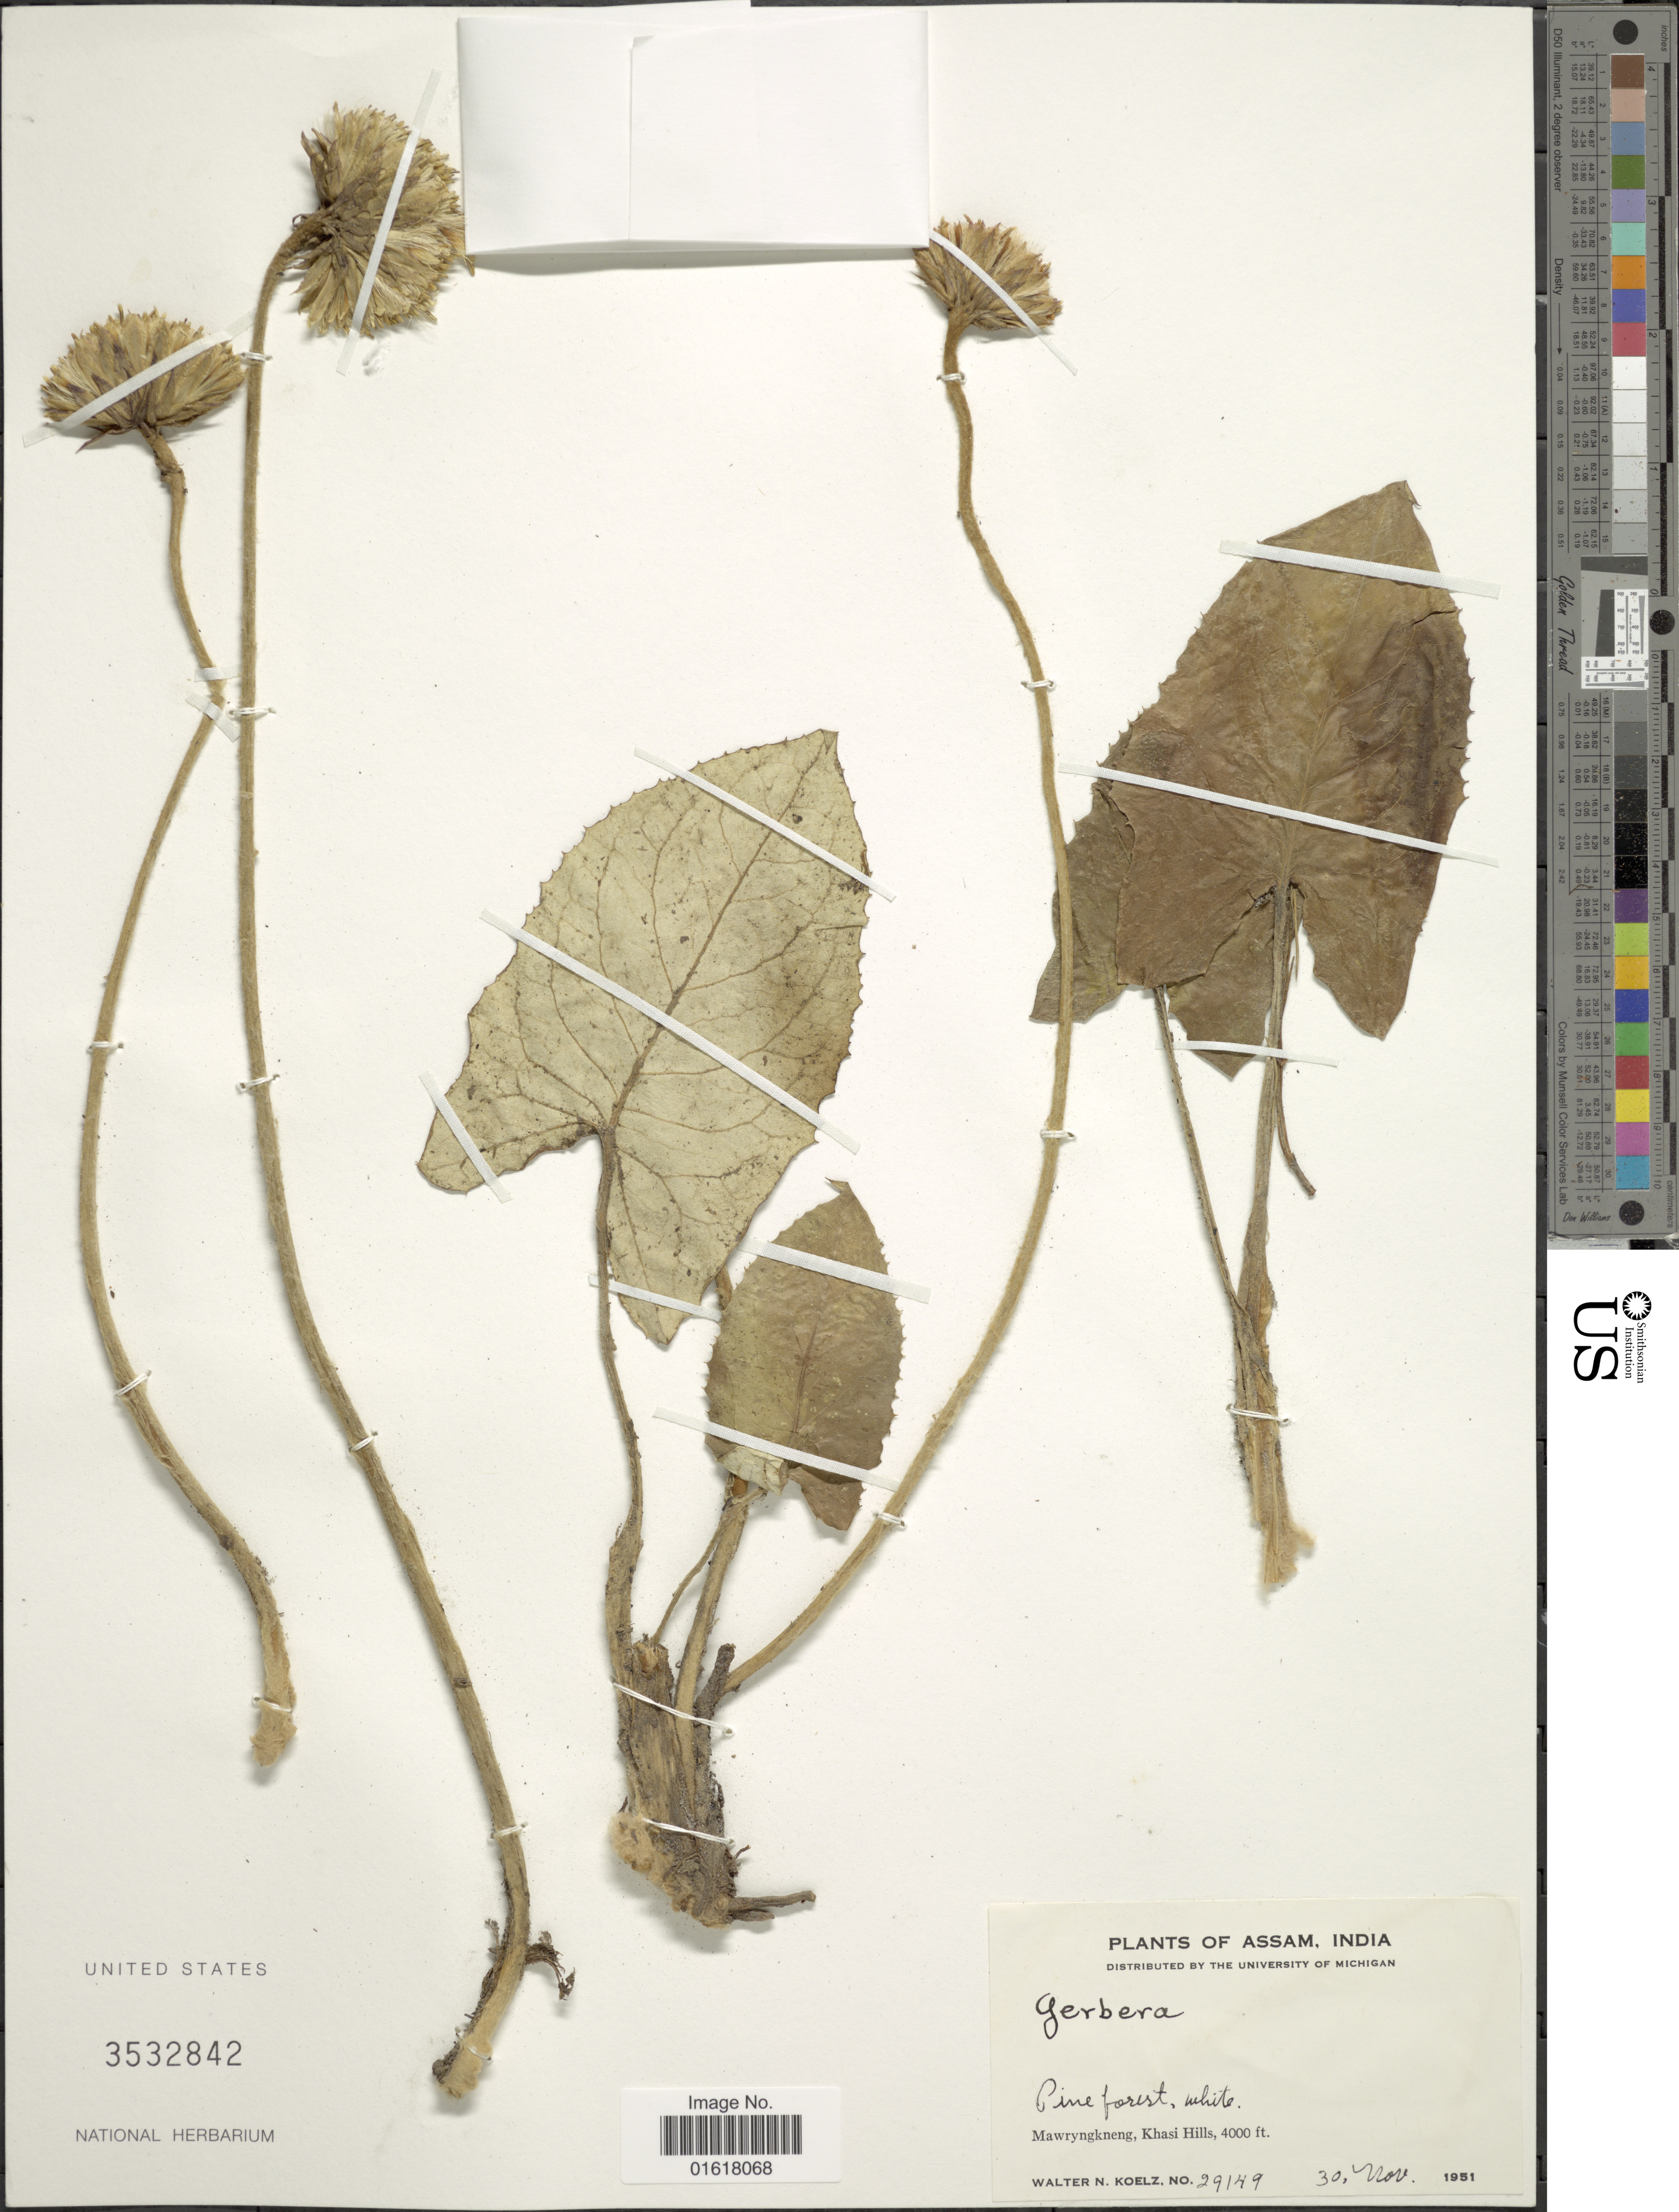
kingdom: Plantae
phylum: Tracheophyta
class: Magnoliopsida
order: Asterales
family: Asteraceae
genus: Gerbera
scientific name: Gerbera sp.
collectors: W. N. Koelz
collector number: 29149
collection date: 1951-11-30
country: India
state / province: Meghalaya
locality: Mawryngkneng, Khasi Hills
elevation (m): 1219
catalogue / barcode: US 3532842